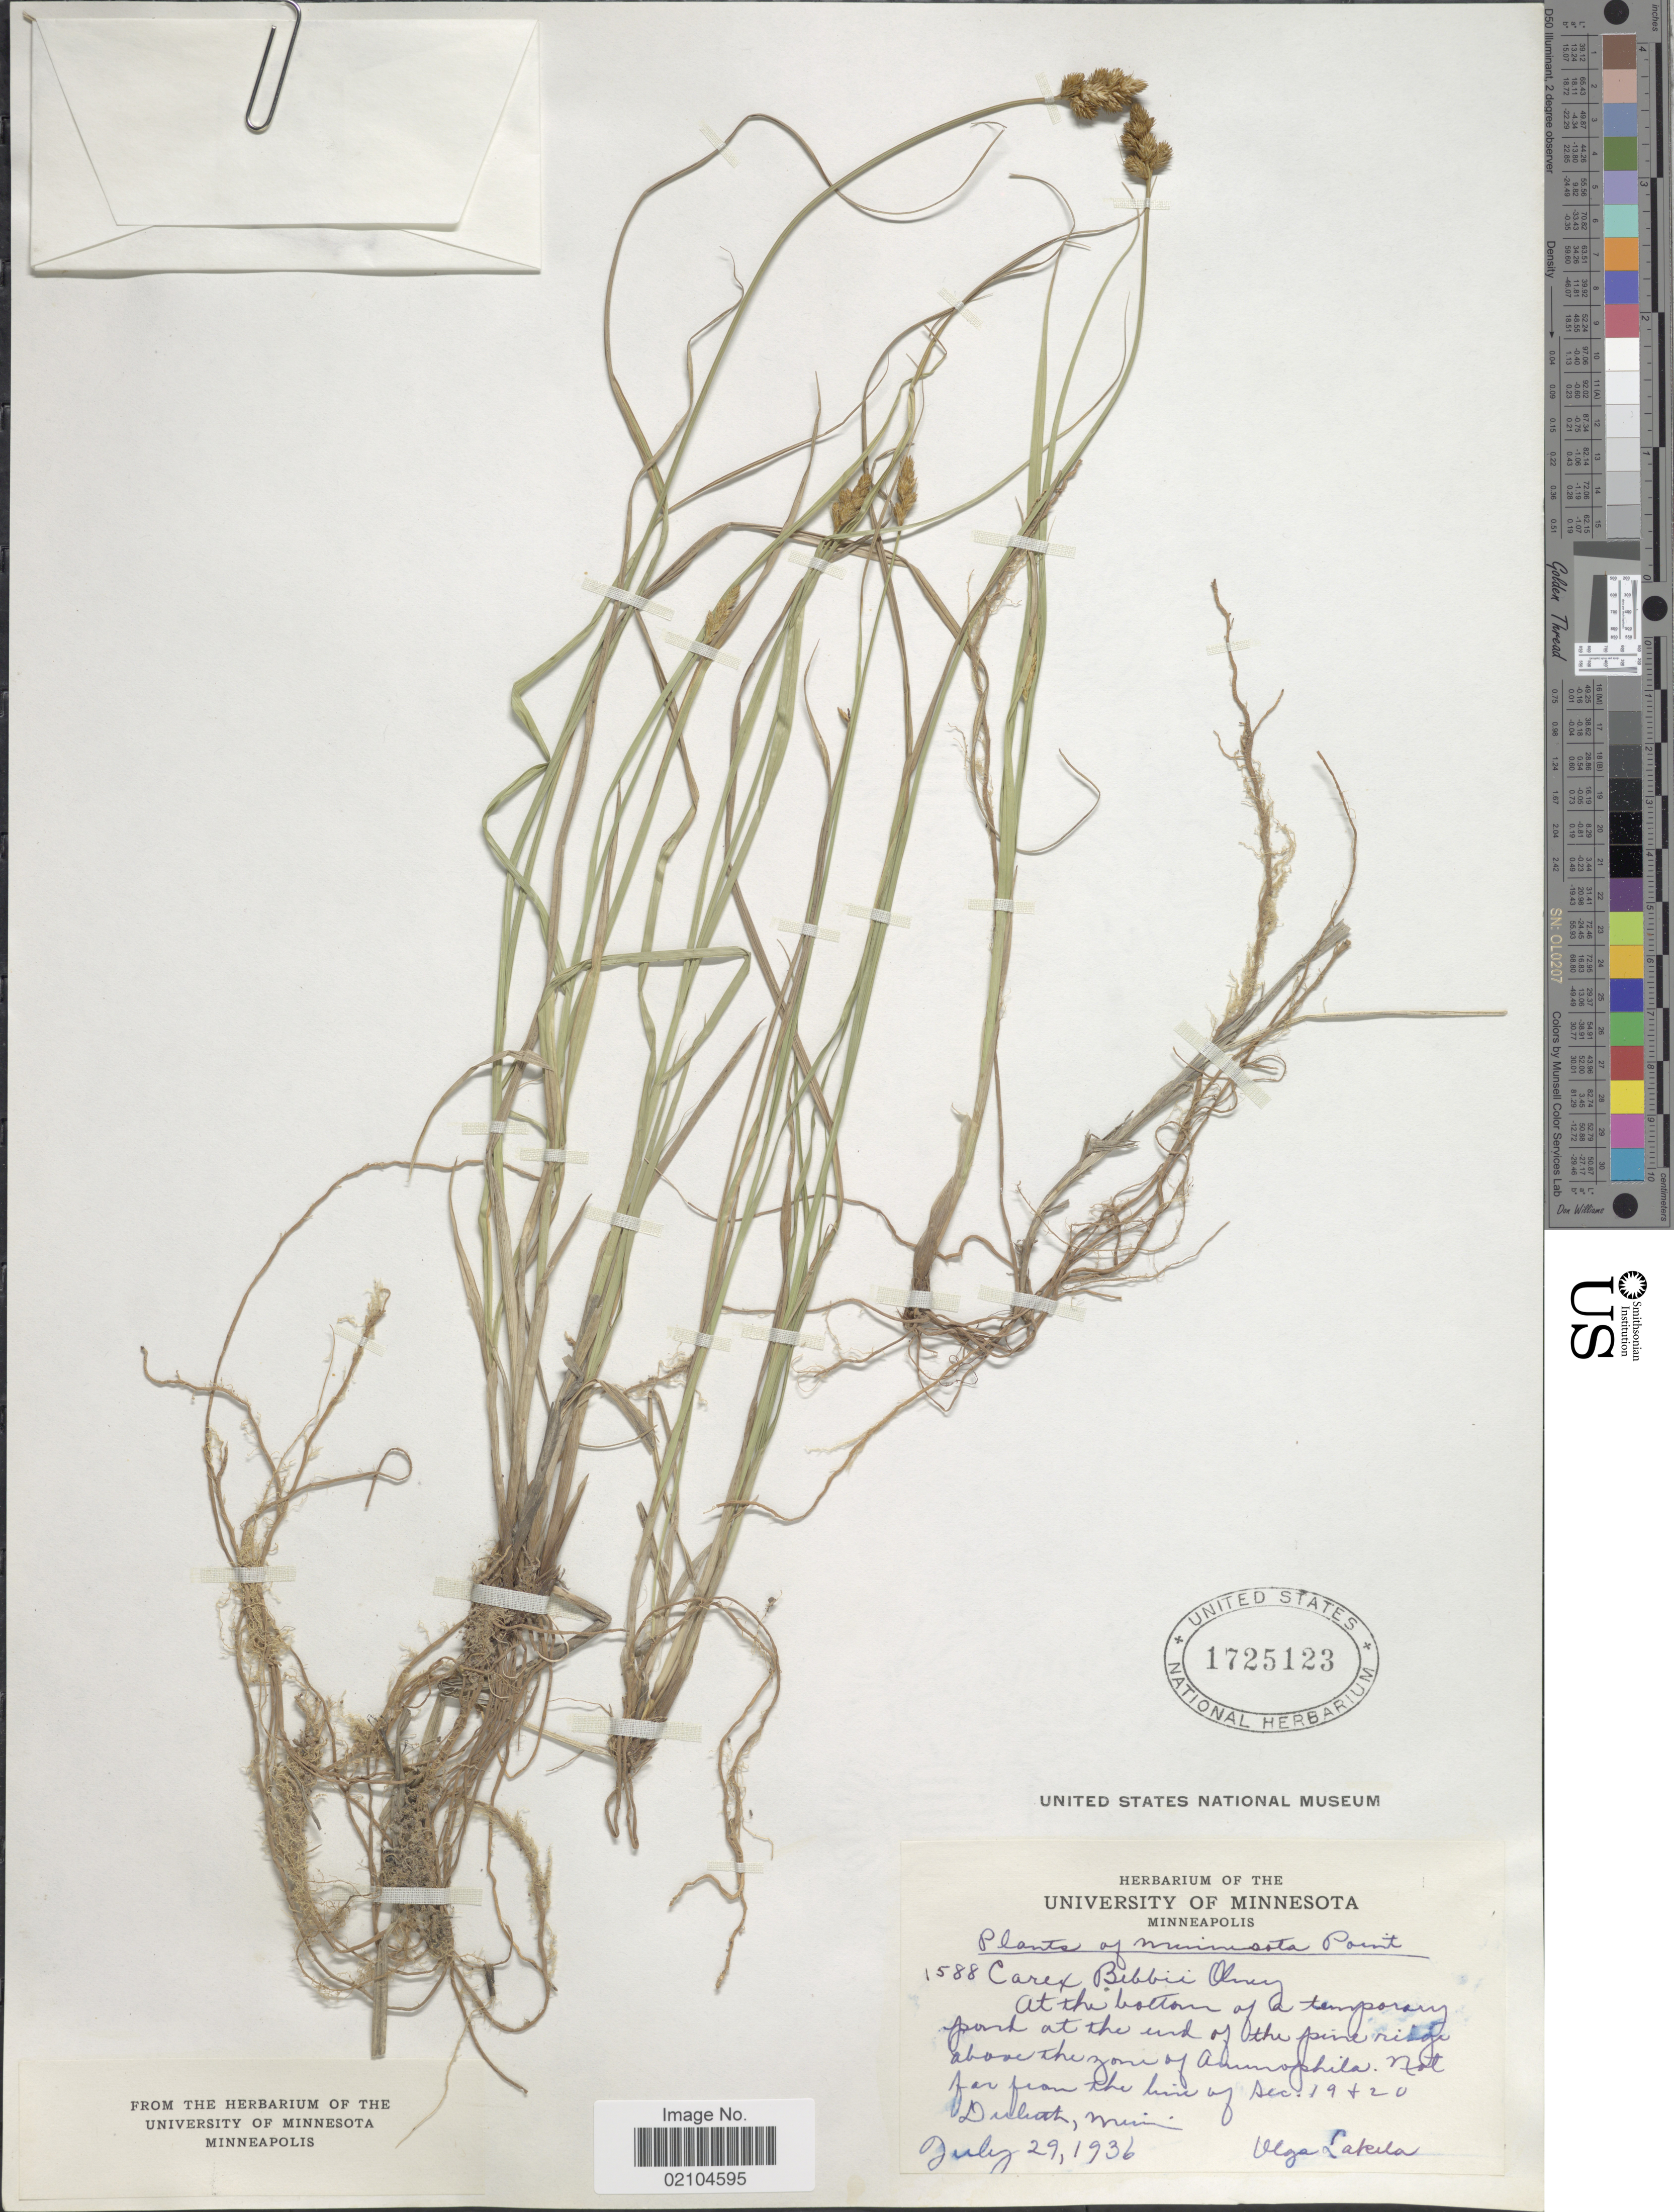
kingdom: Plantae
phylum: Tracheophyta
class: Liliopsida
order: Poales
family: Cyperaceae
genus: Carex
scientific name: Carex bebbii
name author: (L.H. Bailey) Olney ex Fernald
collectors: O. K. Lakela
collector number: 1588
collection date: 1936-07-29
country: United States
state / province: Minnesota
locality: At the bottom of a temporary part at the end of the pine ridge above the zone of Ammophila, Sec. 19 & 20, Duluth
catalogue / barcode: US 1725123